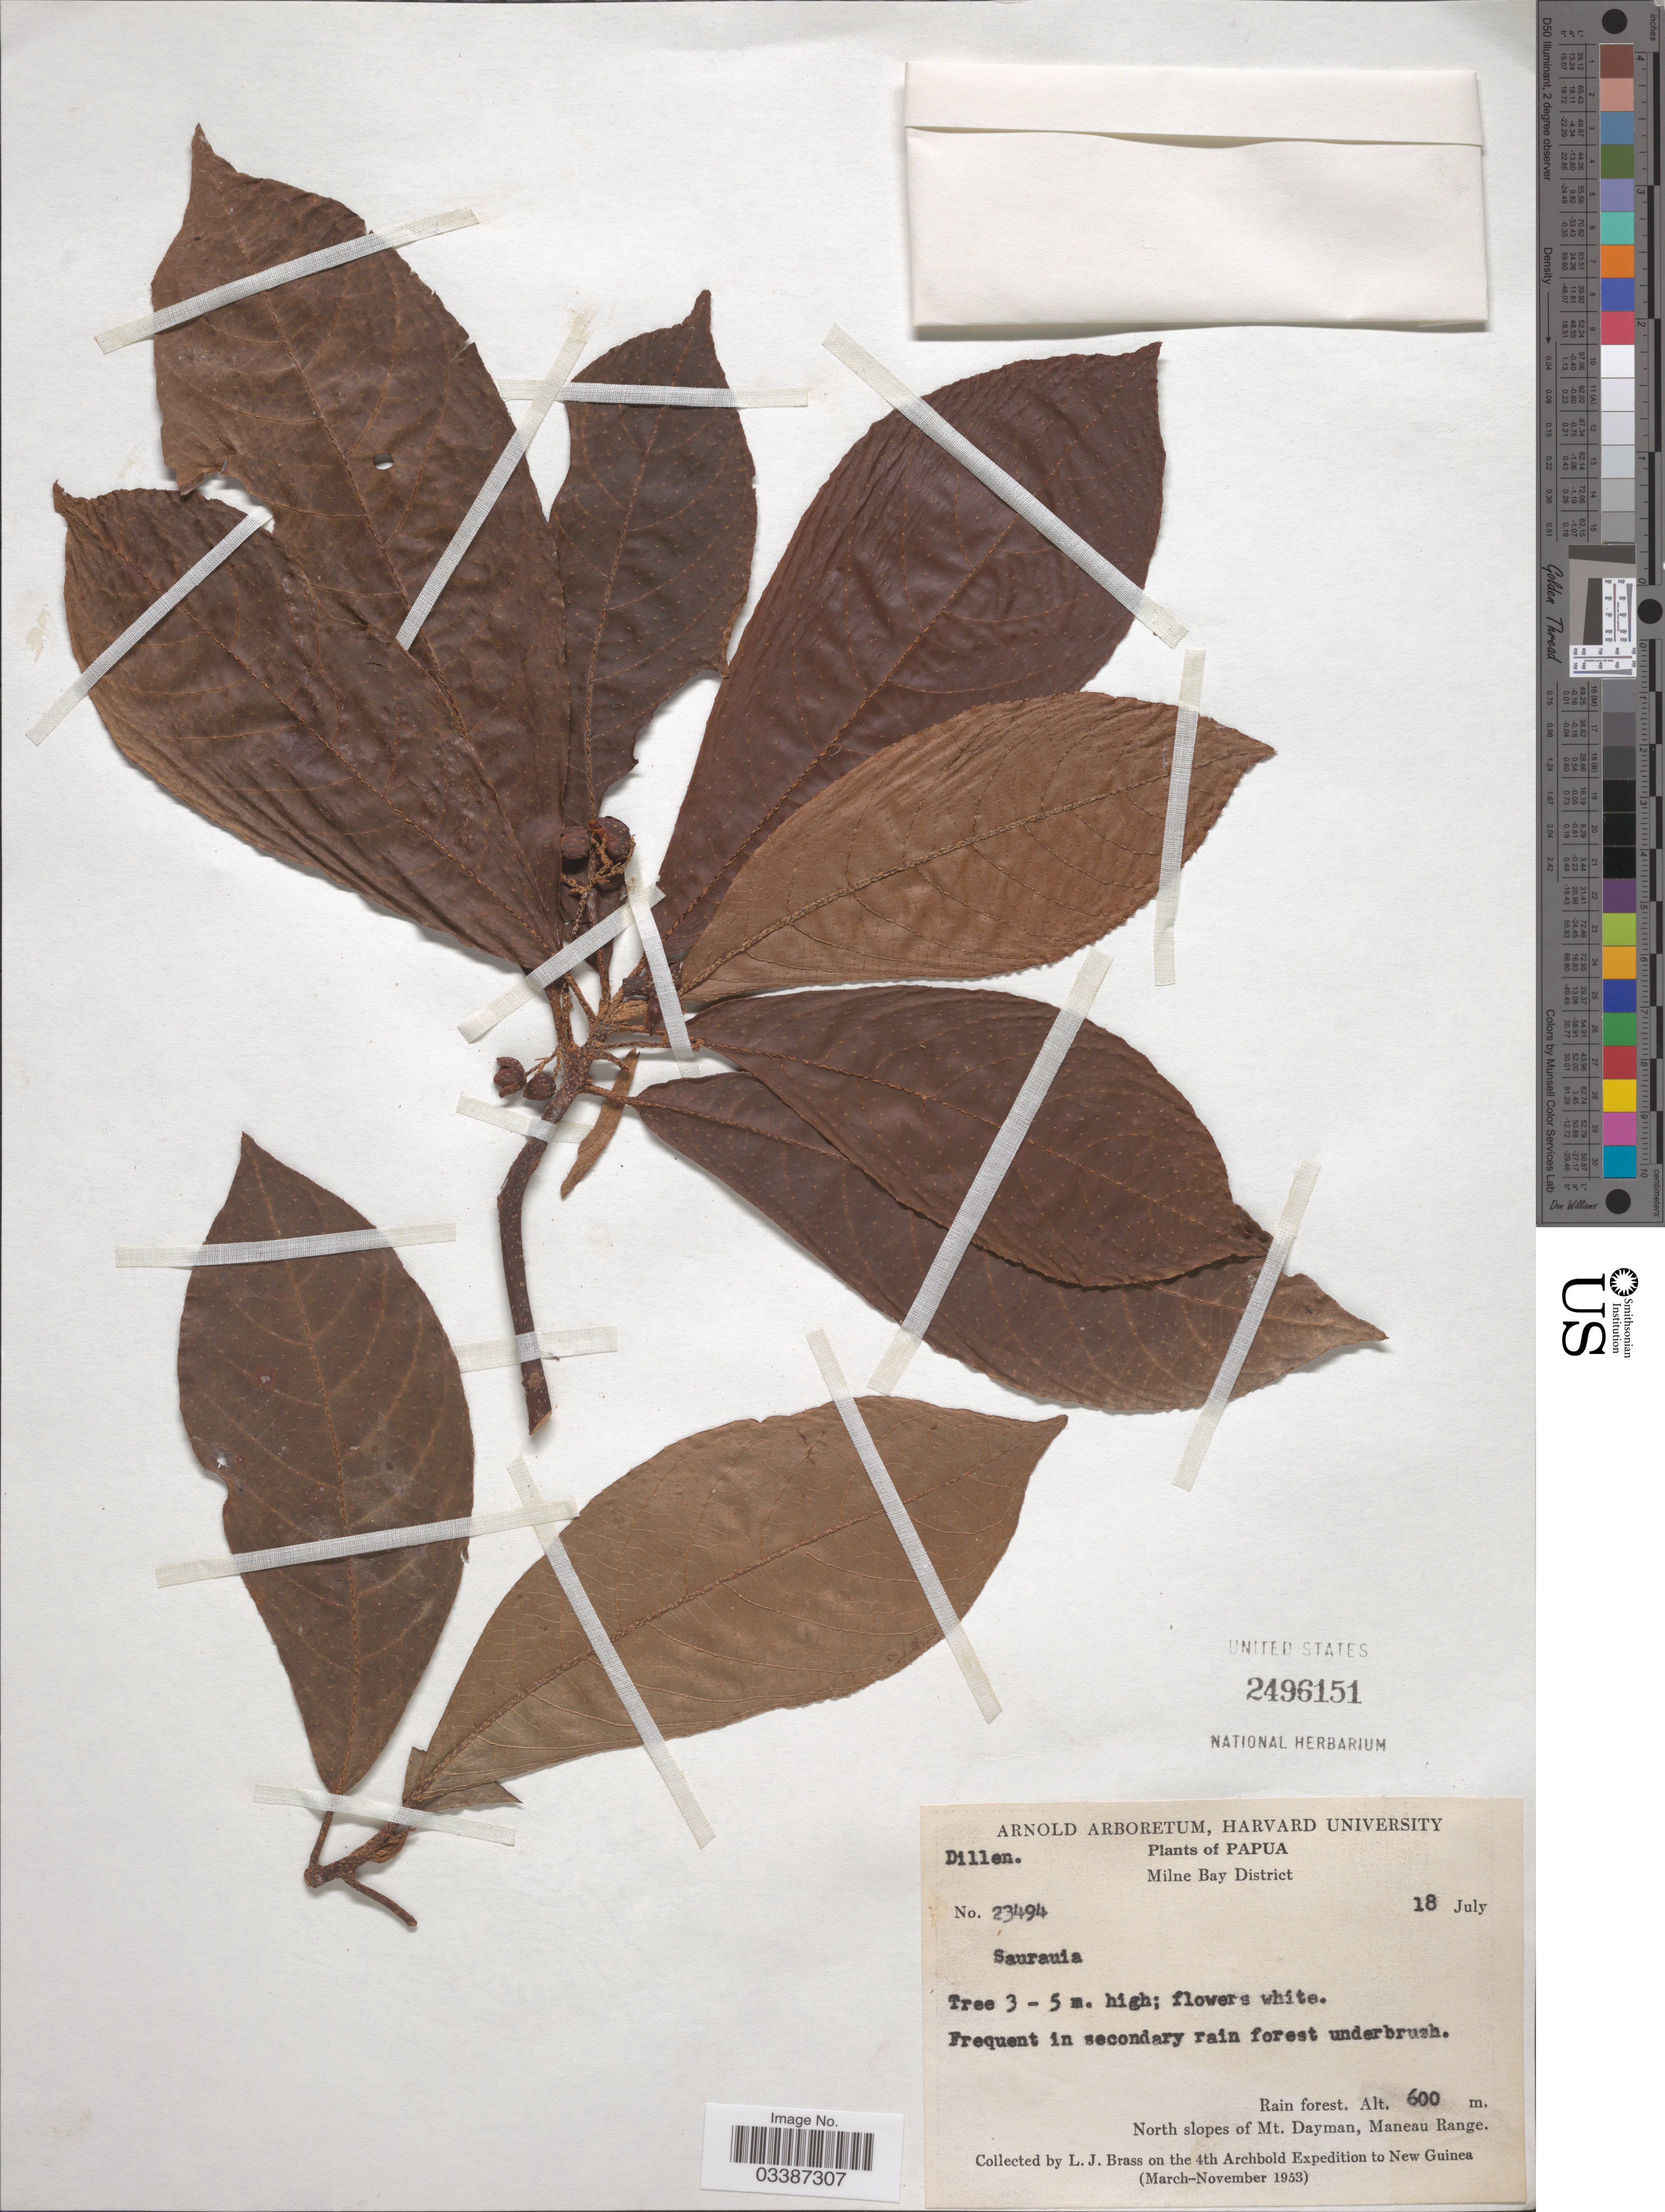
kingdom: Plantae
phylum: Tracheophyta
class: Magnoliopsida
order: Ericales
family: Actinidiaceae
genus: Saurauia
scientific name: Saurauia sp.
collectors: L. J. Brass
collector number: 23494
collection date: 1953-07-18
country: Papua New Guinea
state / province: Milne Bay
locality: Papua. Milne bay District. North slopes of Mt. Dayman, Maneau Range.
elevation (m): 600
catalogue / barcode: US 2496151